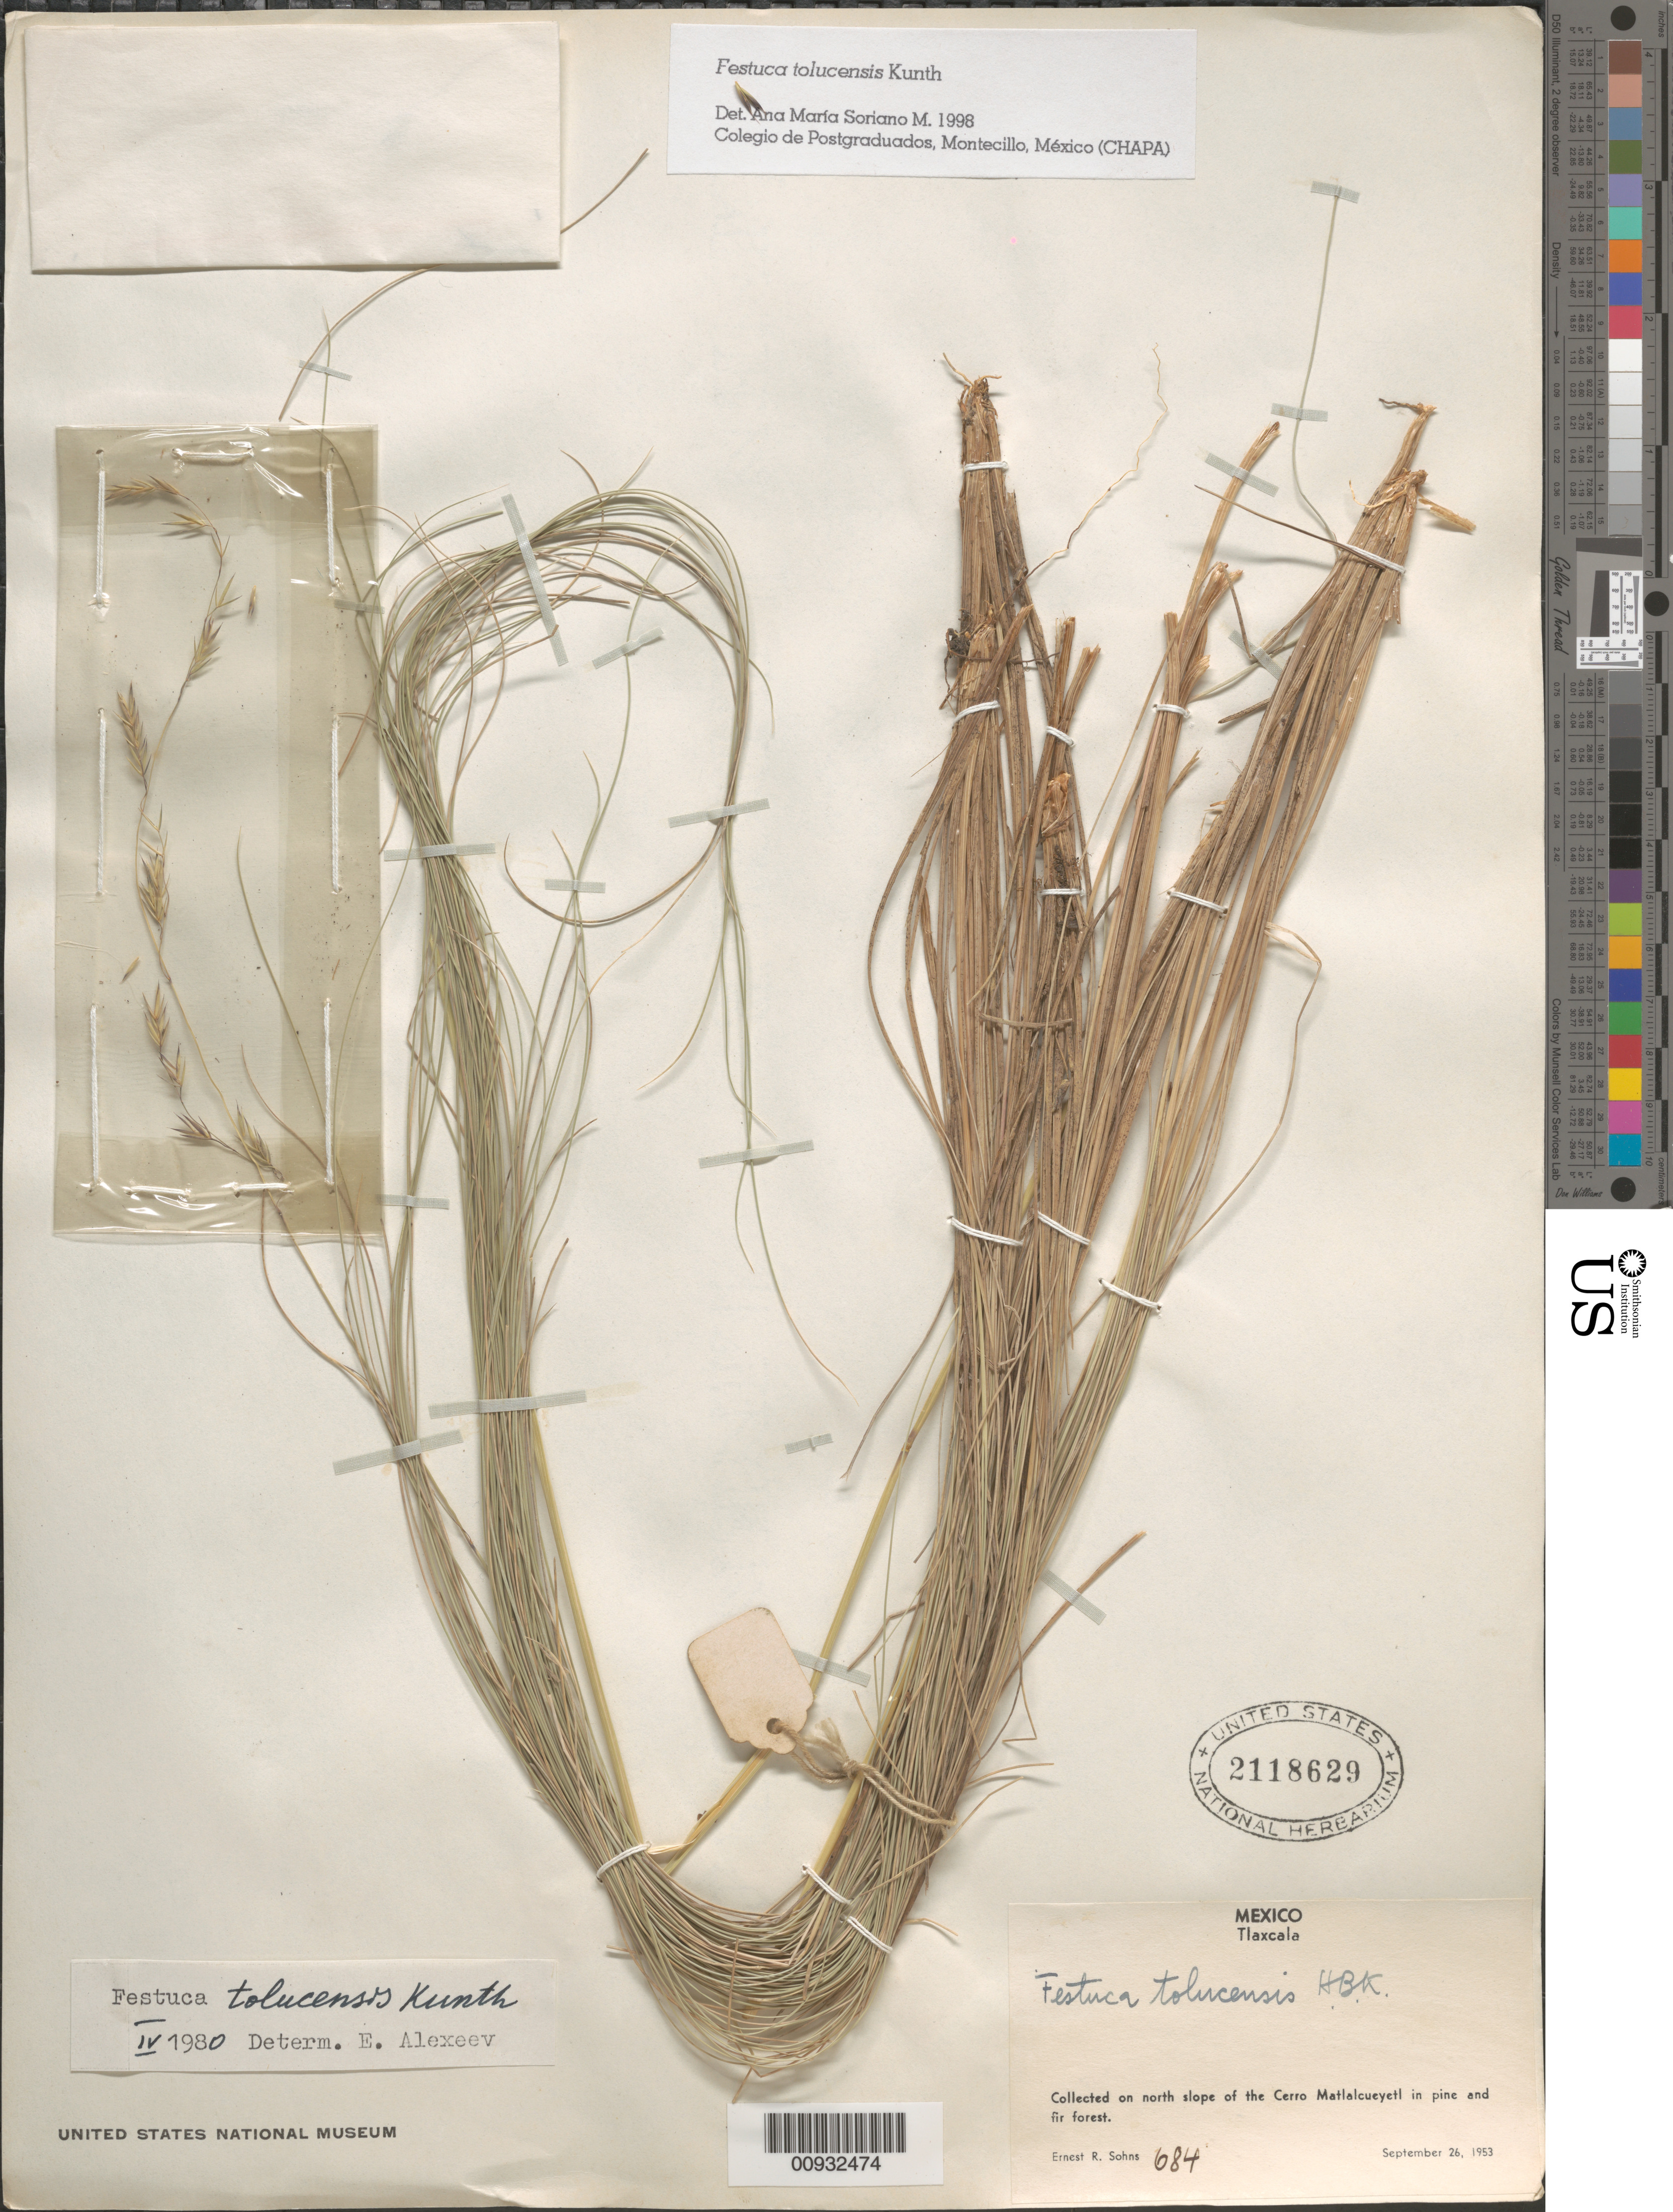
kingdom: Plantae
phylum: Tracheophyta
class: Liliopsida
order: Poales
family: Poaceae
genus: Festuca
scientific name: Festuca tolucensis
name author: Kunth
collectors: E. R. Sohns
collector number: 684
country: Mexico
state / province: Tlaxcala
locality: Cerro Matlalcueyetl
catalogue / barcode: US 2118629